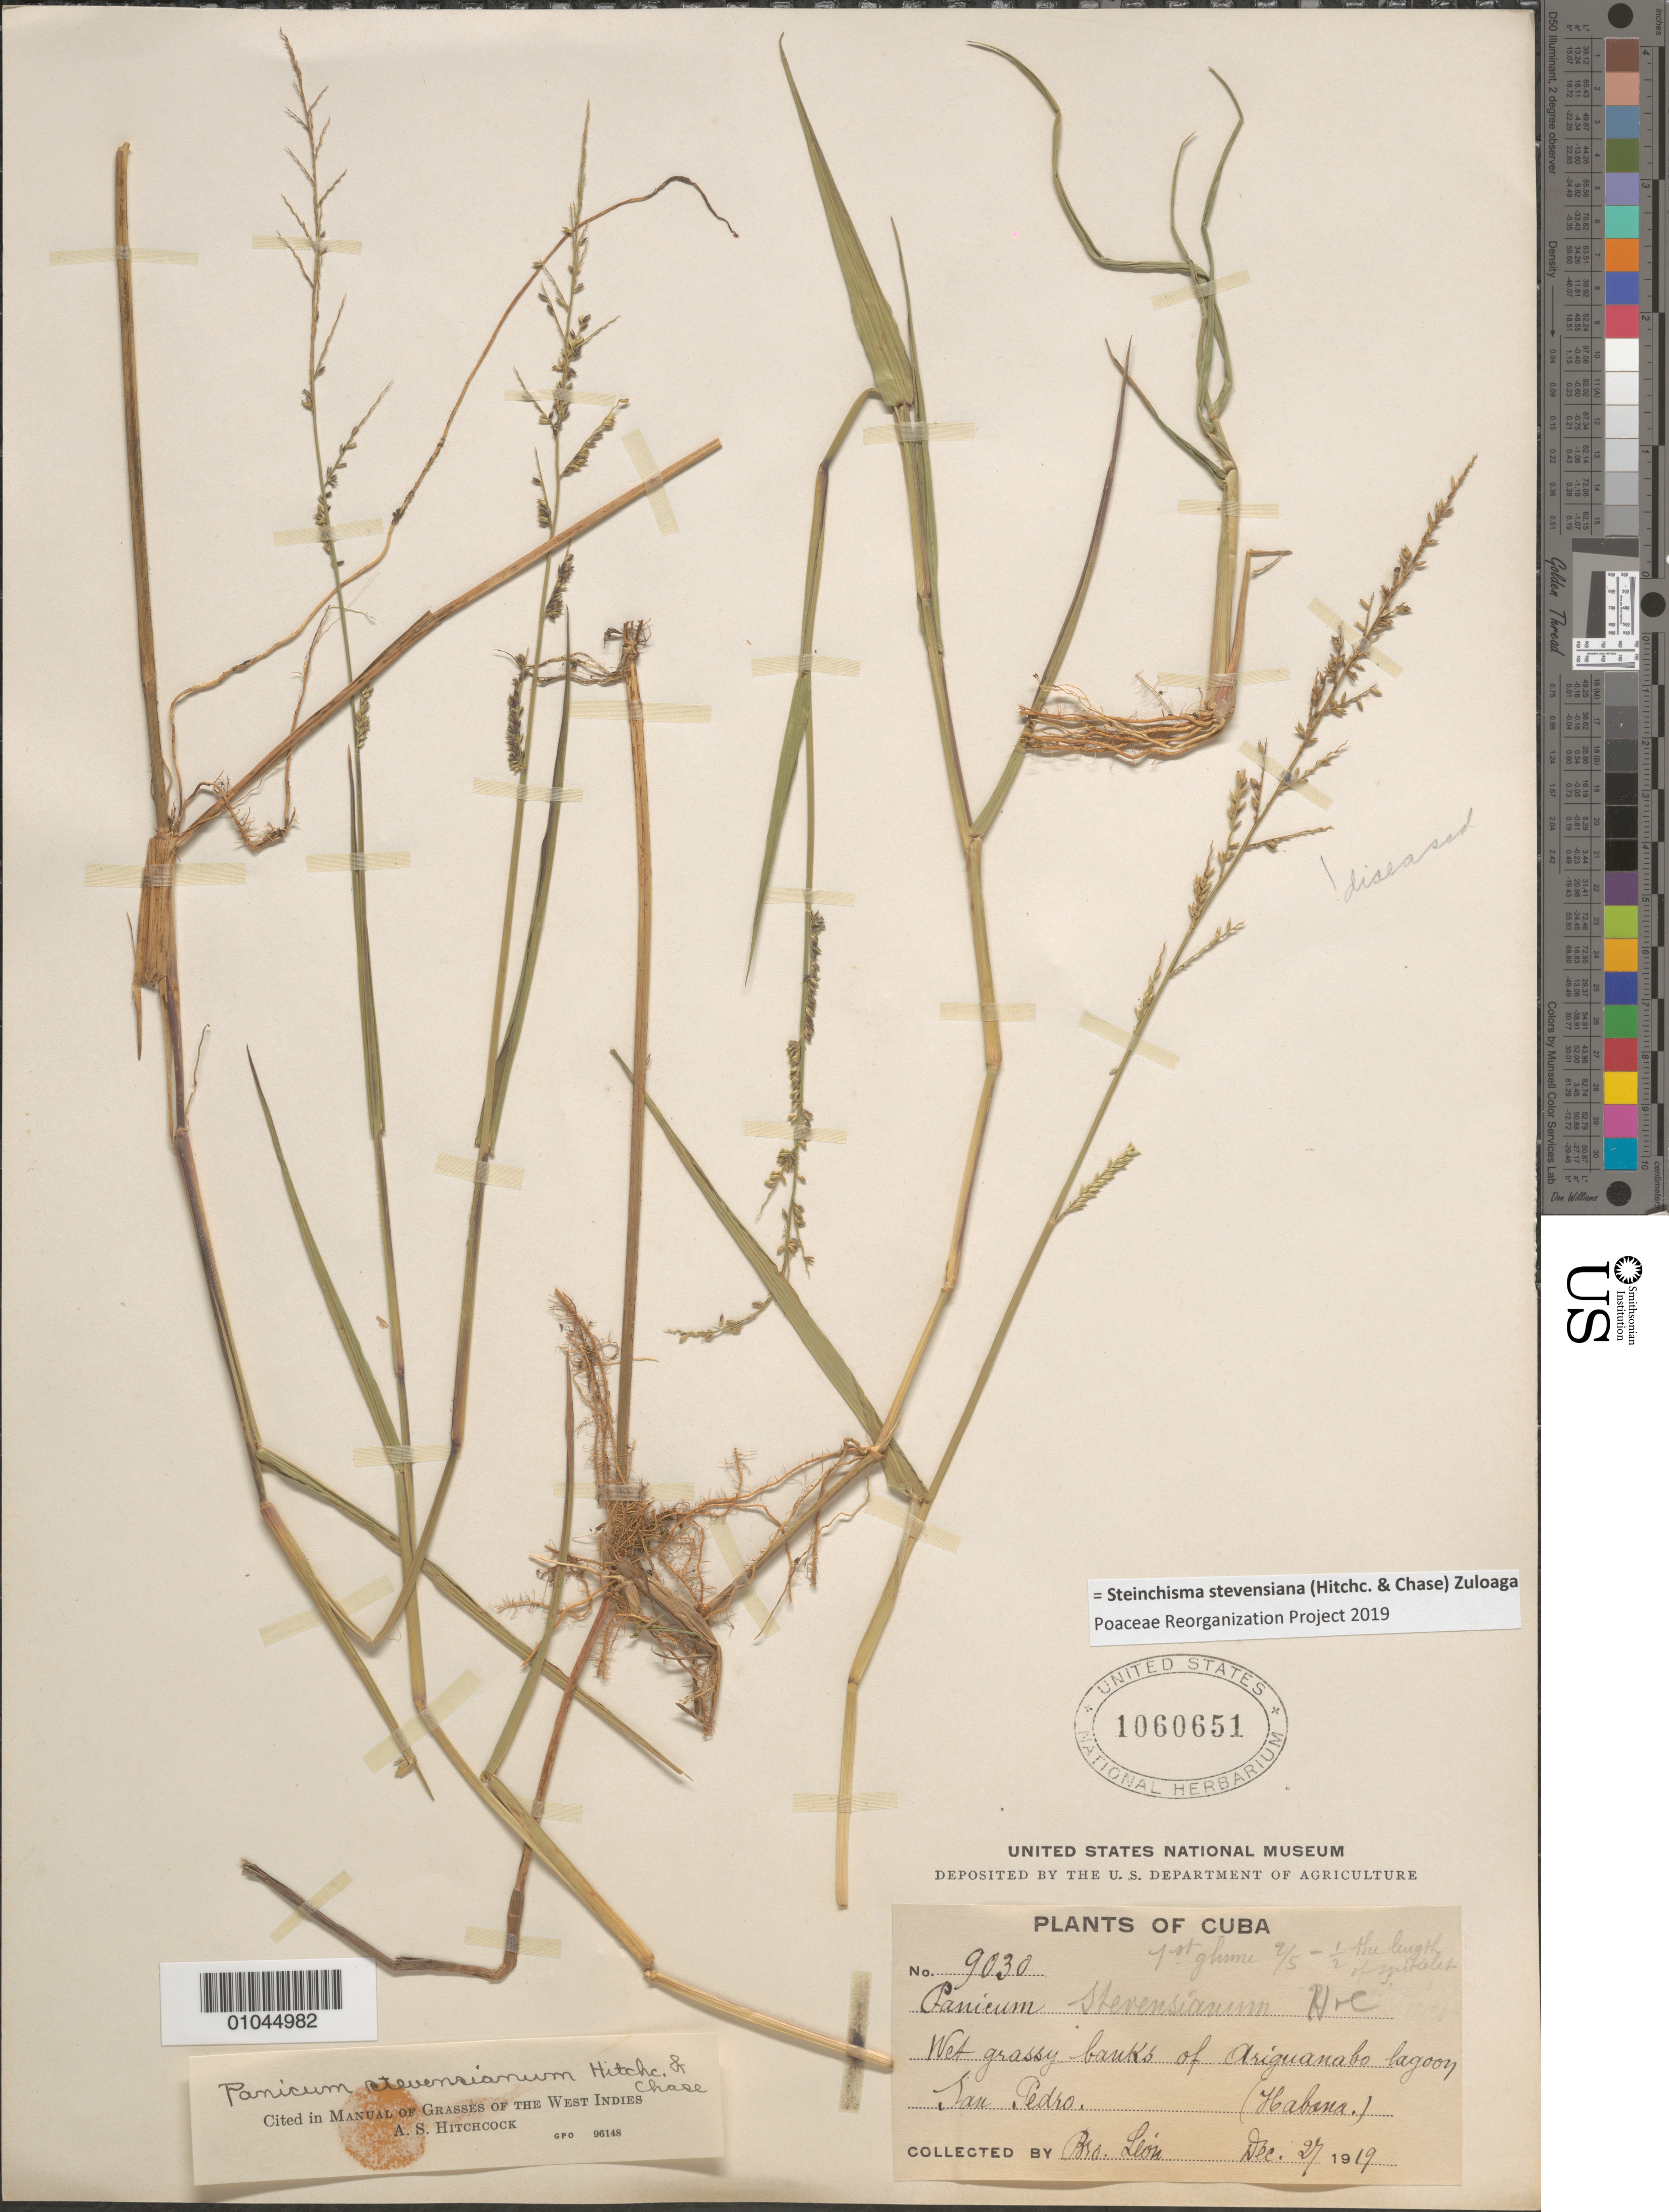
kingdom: Plantae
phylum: Tracheophyta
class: Liliopsida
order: Poales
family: Poaceae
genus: Panicum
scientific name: Panicum stoloniferum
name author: Poir.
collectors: Bro. León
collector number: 9030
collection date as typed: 27 Dec 1919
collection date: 1919-12-27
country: Cuba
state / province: La Habana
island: Cuba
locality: Ariguanabo lagoon, San Pedro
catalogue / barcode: US 1060651